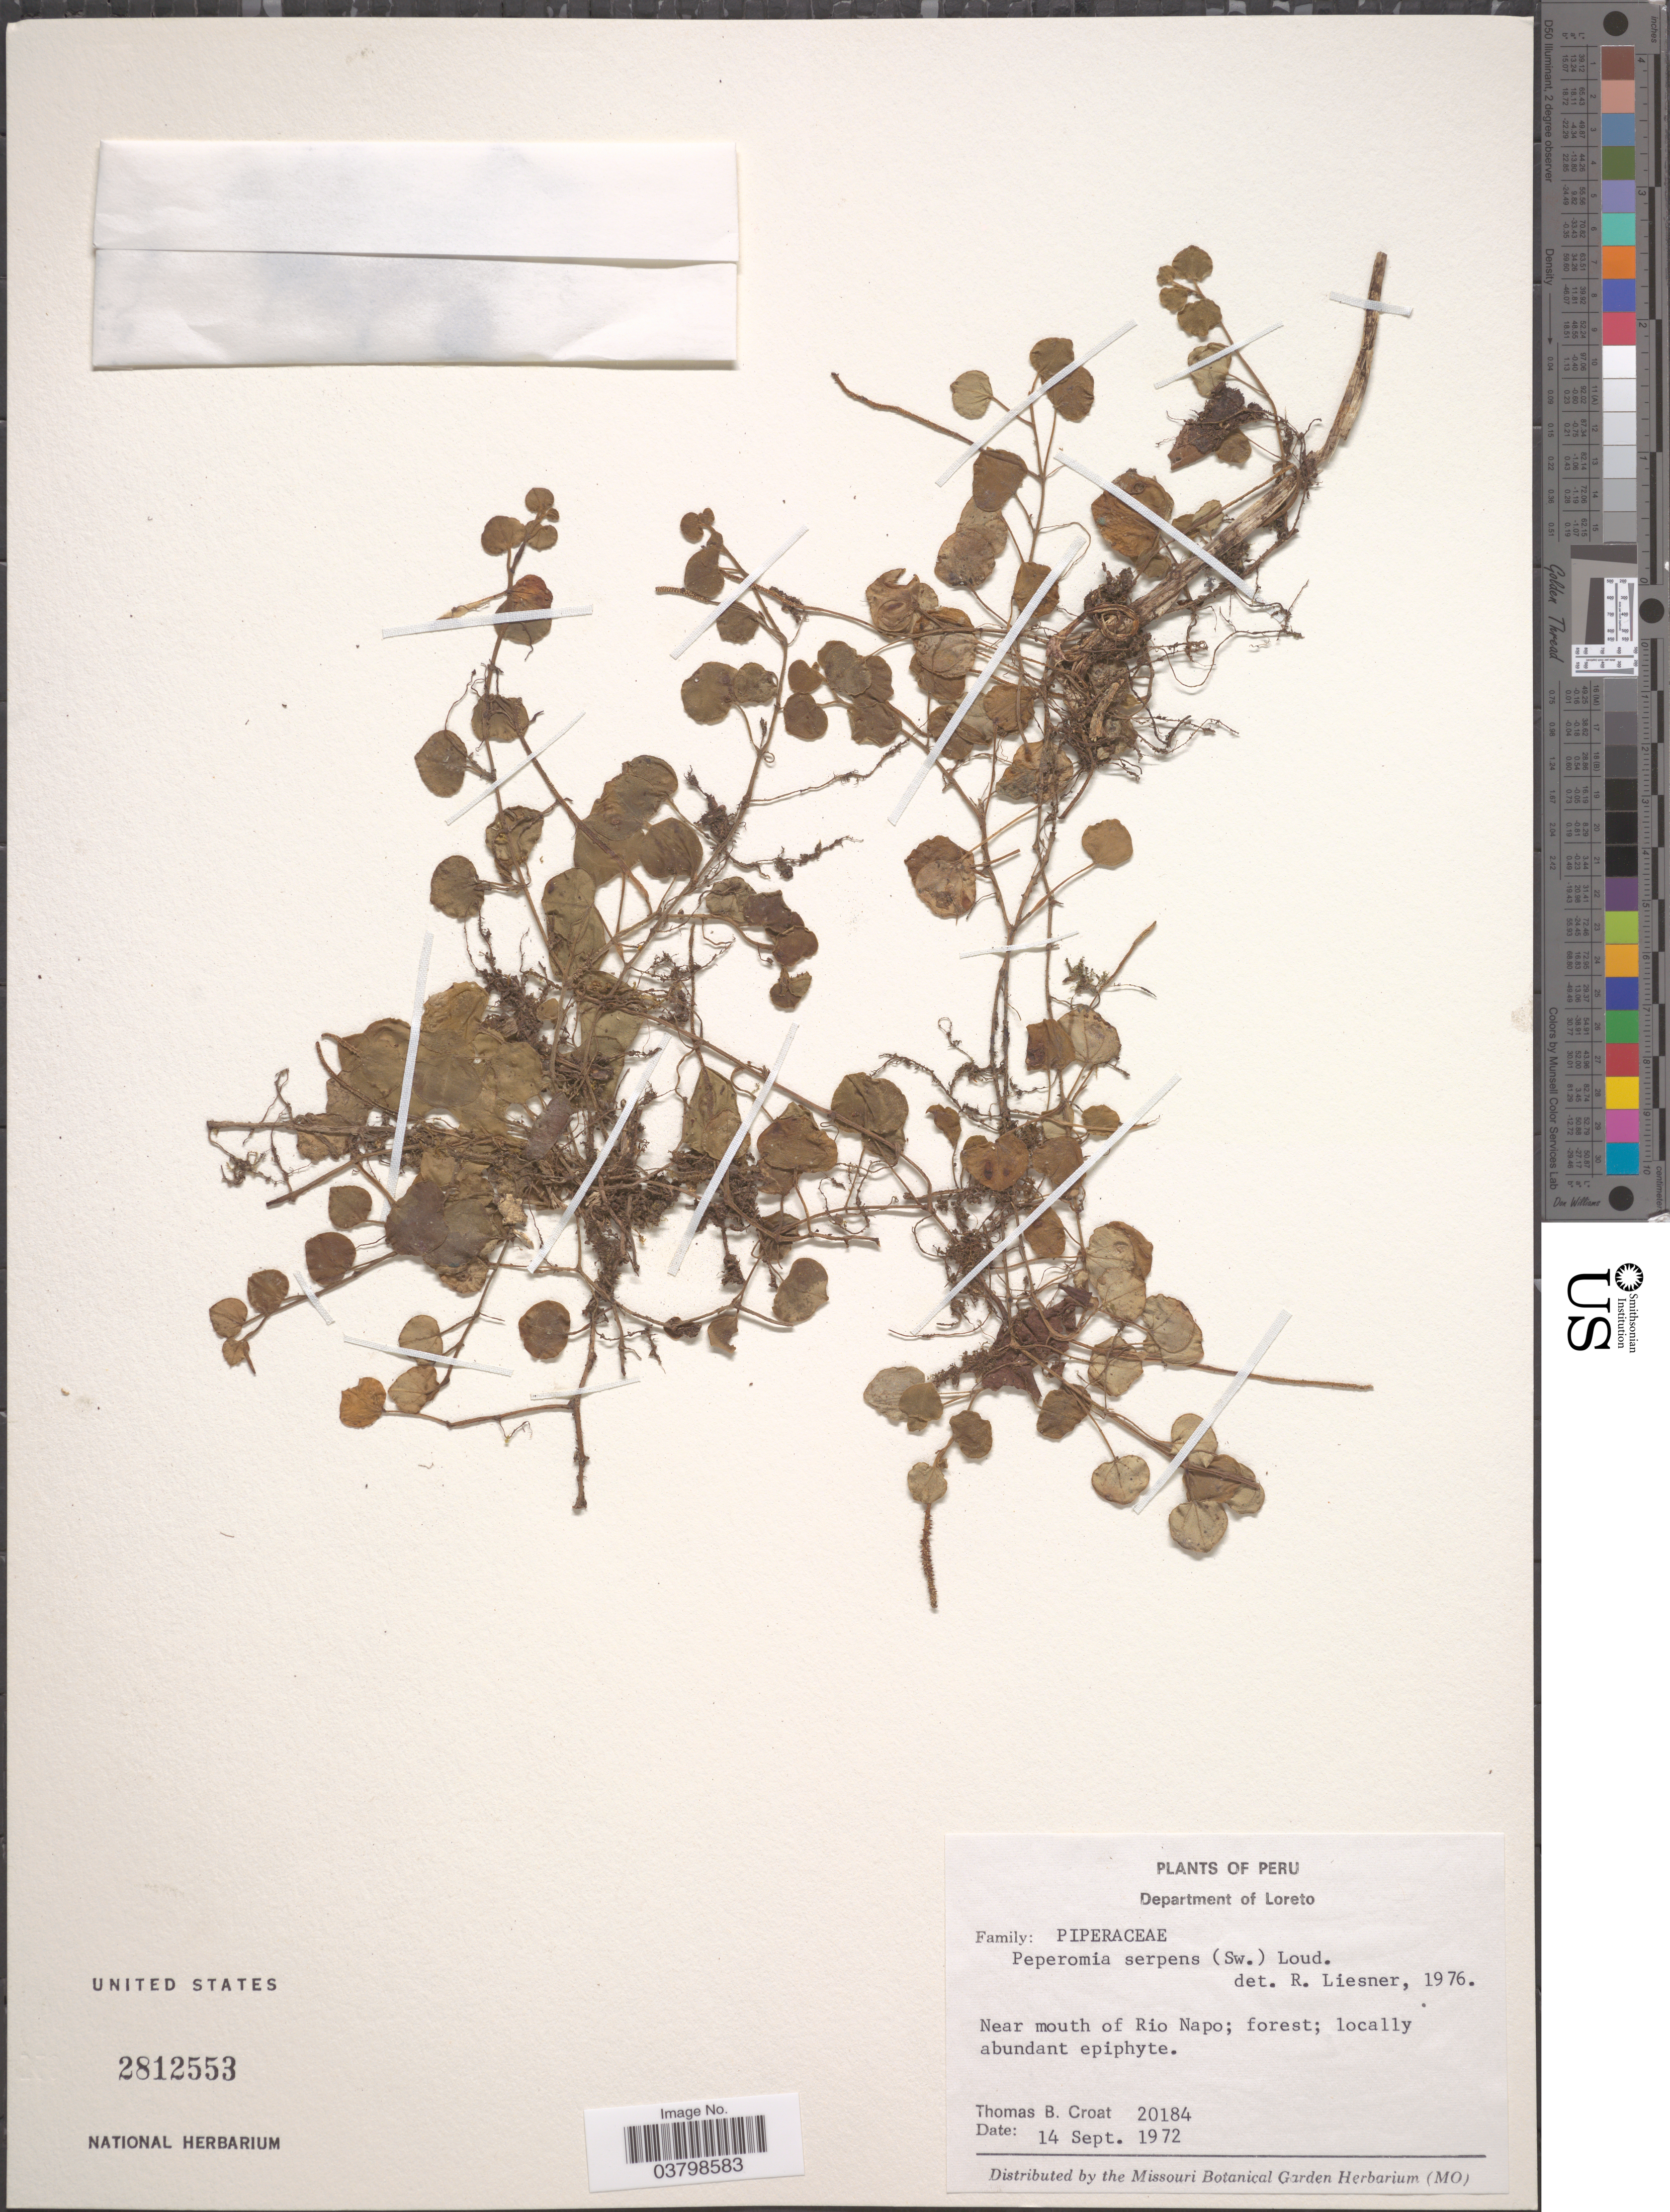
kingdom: Plantae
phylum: Tracheophyta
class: Magnoliopsida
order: Piperales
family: Piperaceae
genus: Peperomia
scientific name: Peperomia serpens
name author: (Sw.) Loudon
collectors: T. B. Croat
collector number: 20184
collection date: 1972-09-14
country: Peru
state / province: Loreto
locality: Department of Loreto. Near mouth of Rio Napo.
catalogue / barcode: US 2812553